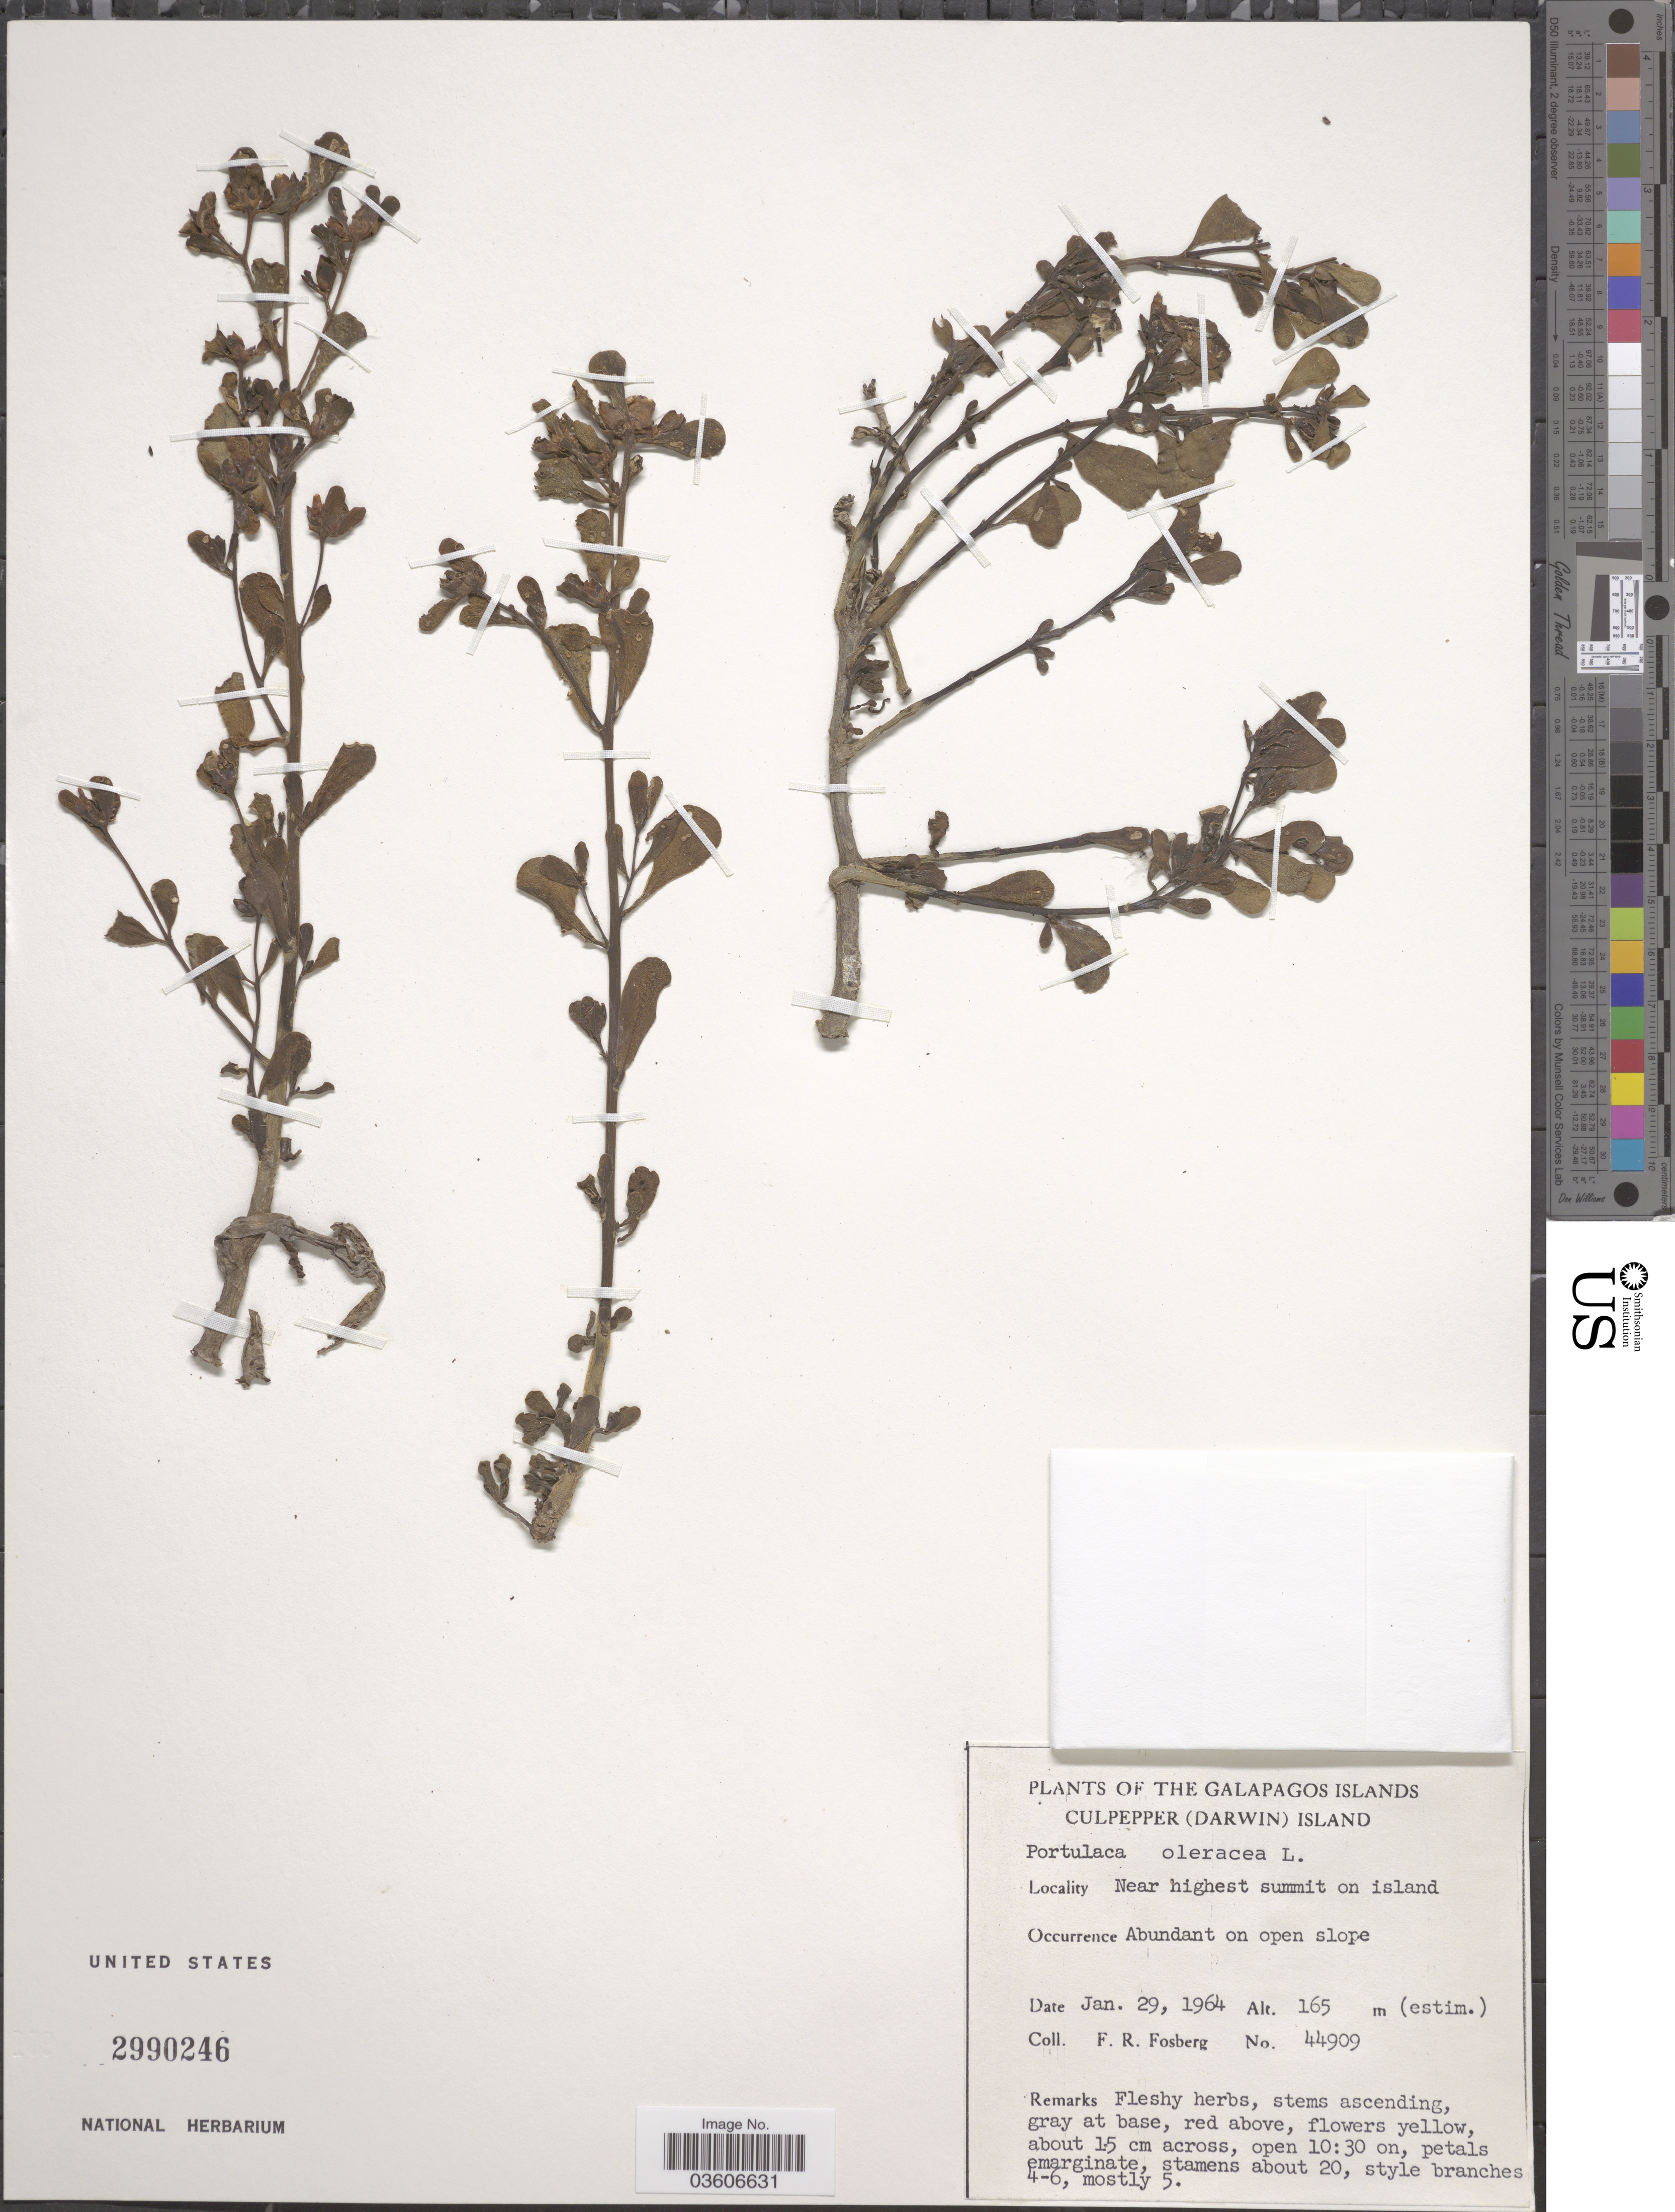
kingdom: Plantae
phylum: Tracheophyta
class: Magnoliopsida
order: Caryophyllales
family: Portulacaceae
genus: Portulaca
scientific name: Portulaca oleracea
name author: L.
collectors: F. R. Fosberg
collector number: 44909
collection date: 1964-01-29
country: Ecuador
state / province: Colón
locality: The Galapagos Islands. Culpepper (Darwin) Island. Near highest summit on island.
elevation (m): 165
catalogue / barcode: US 2990246